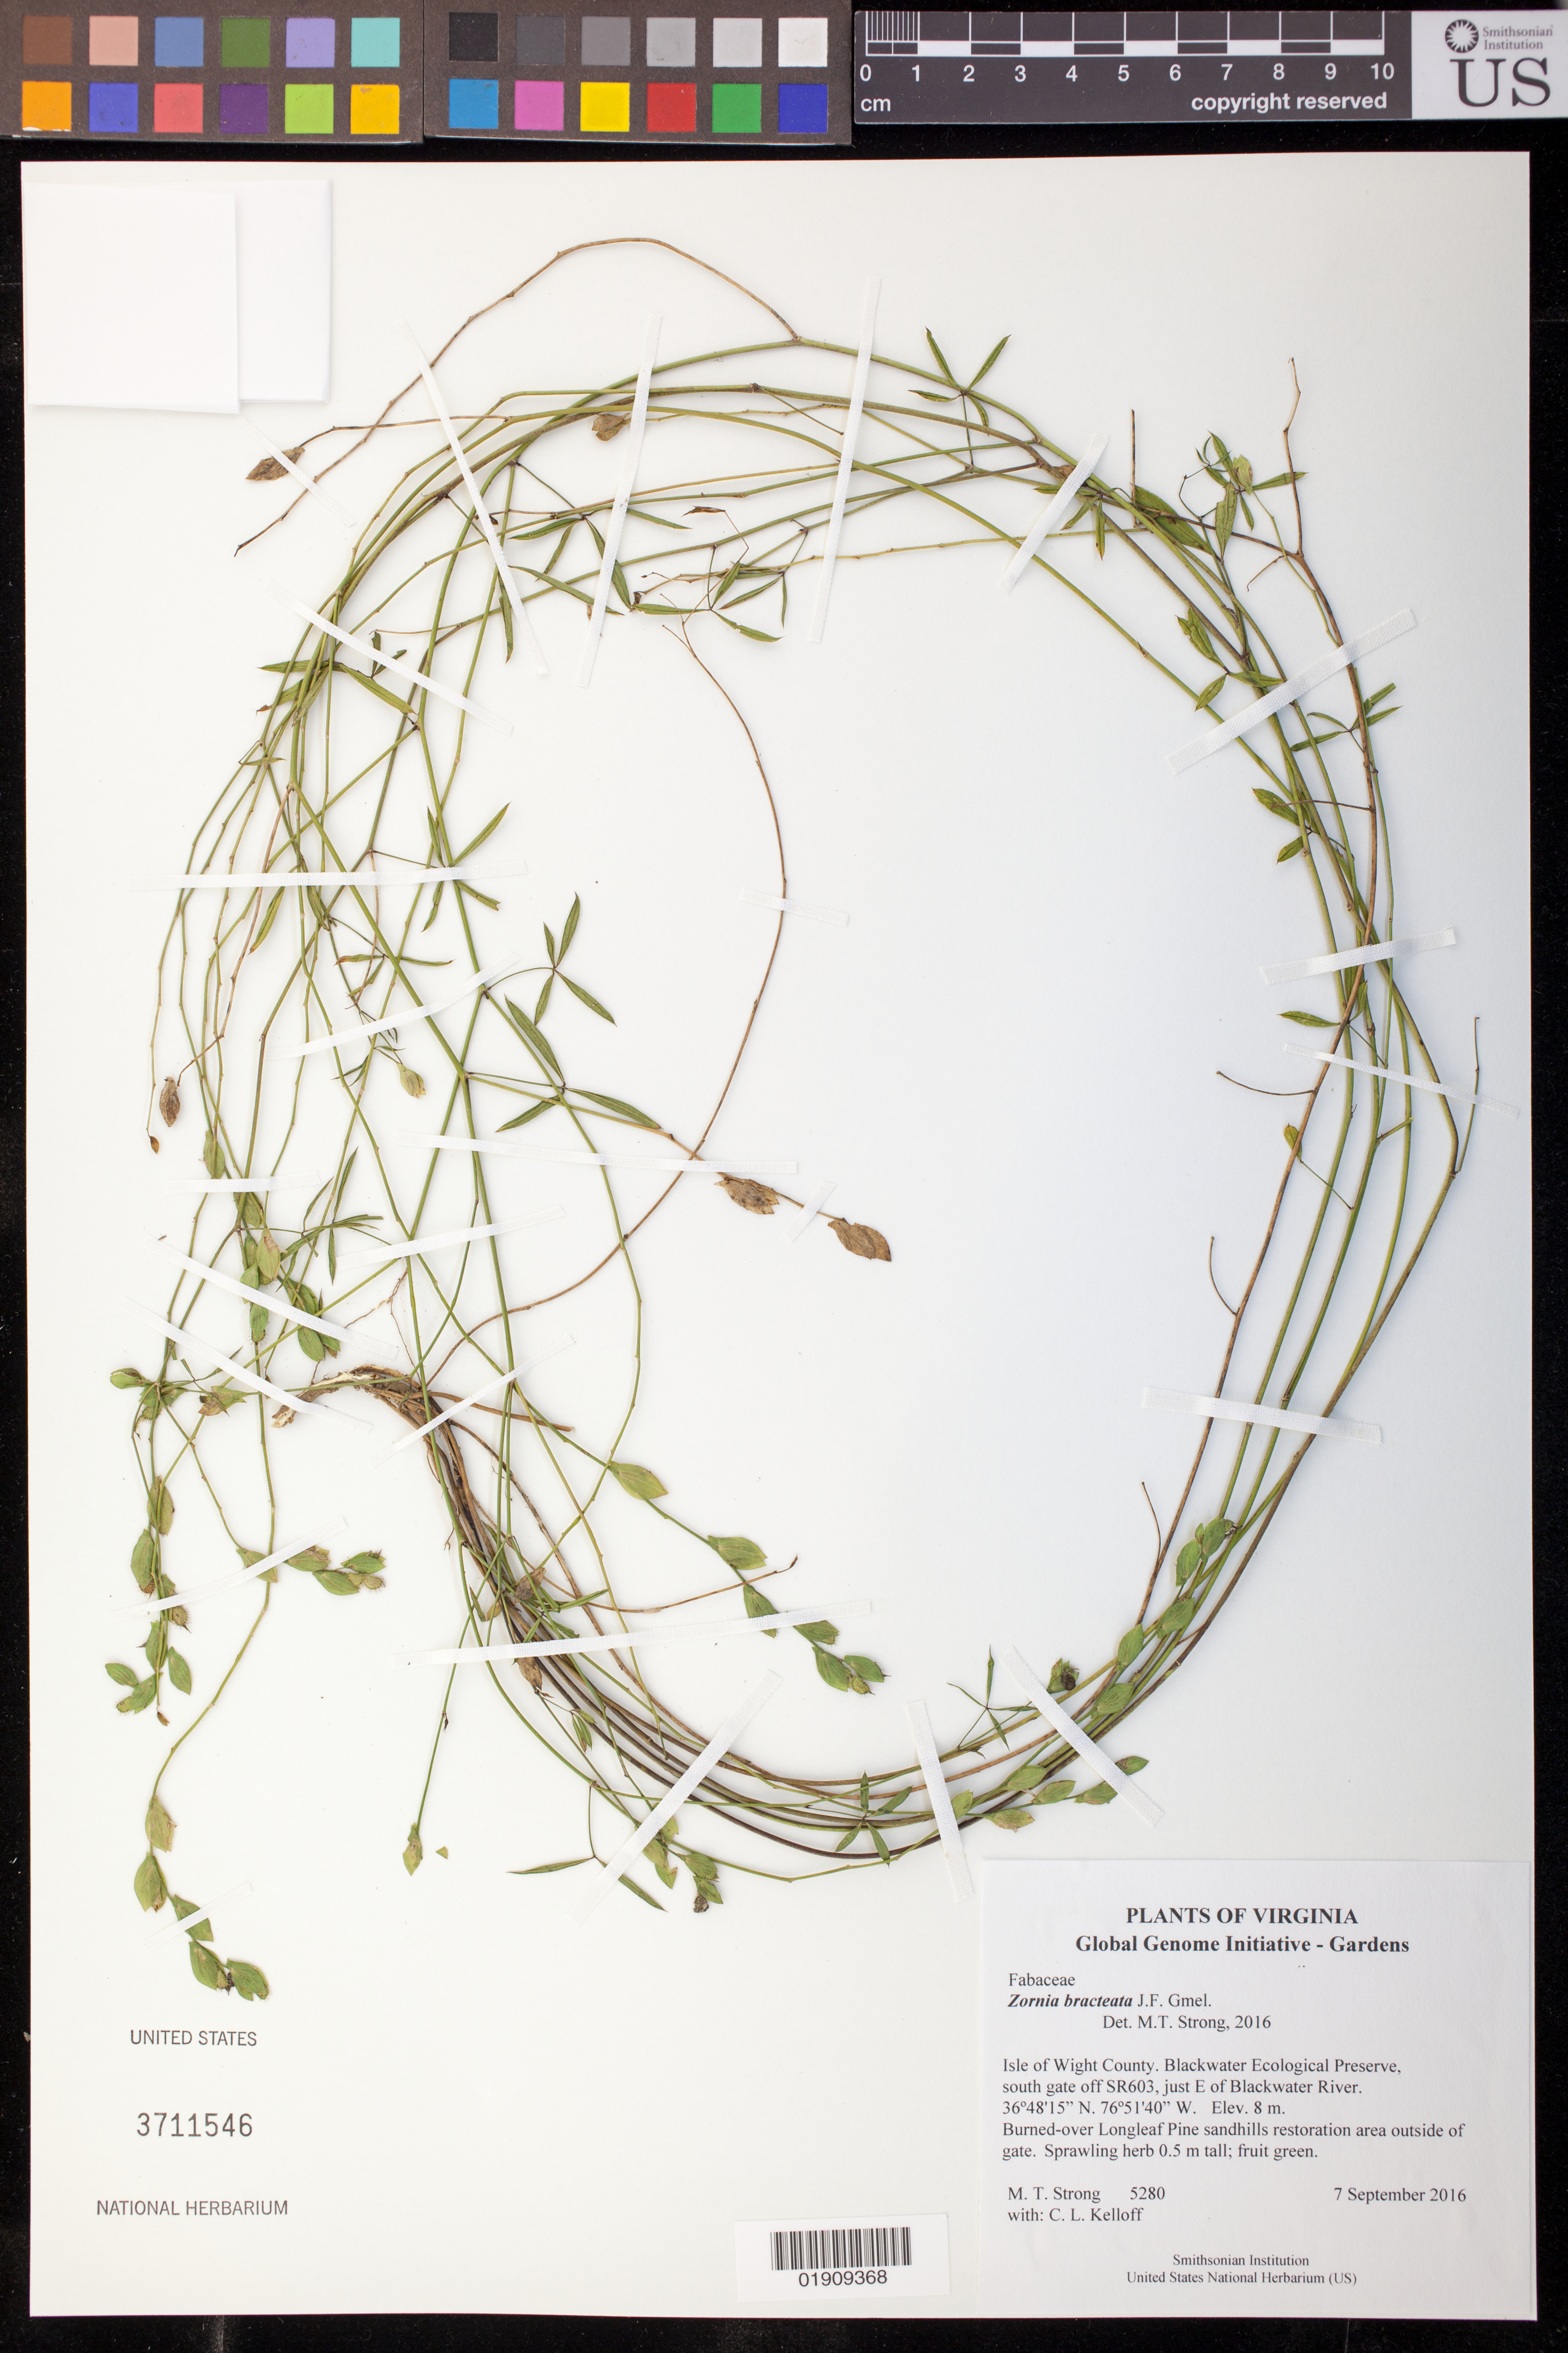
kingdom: Plantae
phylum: Tracheophyta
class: Magnoliopsida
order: Fabales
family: Fabaceae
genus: Zornia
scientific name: Zornia bracteata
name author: J.F. Gmel.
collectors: M. T. Strong & C. L. Kelloff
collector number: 5280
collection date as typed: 7 September 2016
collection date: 2016-09-07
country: United States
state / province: Virginia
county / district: Isle of Wight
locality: Blackwater Ecological Preserve, south gate off SR603, just E of Blackwater River.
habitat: Burned-over Longleaf Pine sandhills restoration area outside of gate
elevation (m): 8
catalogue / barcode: US 3711546